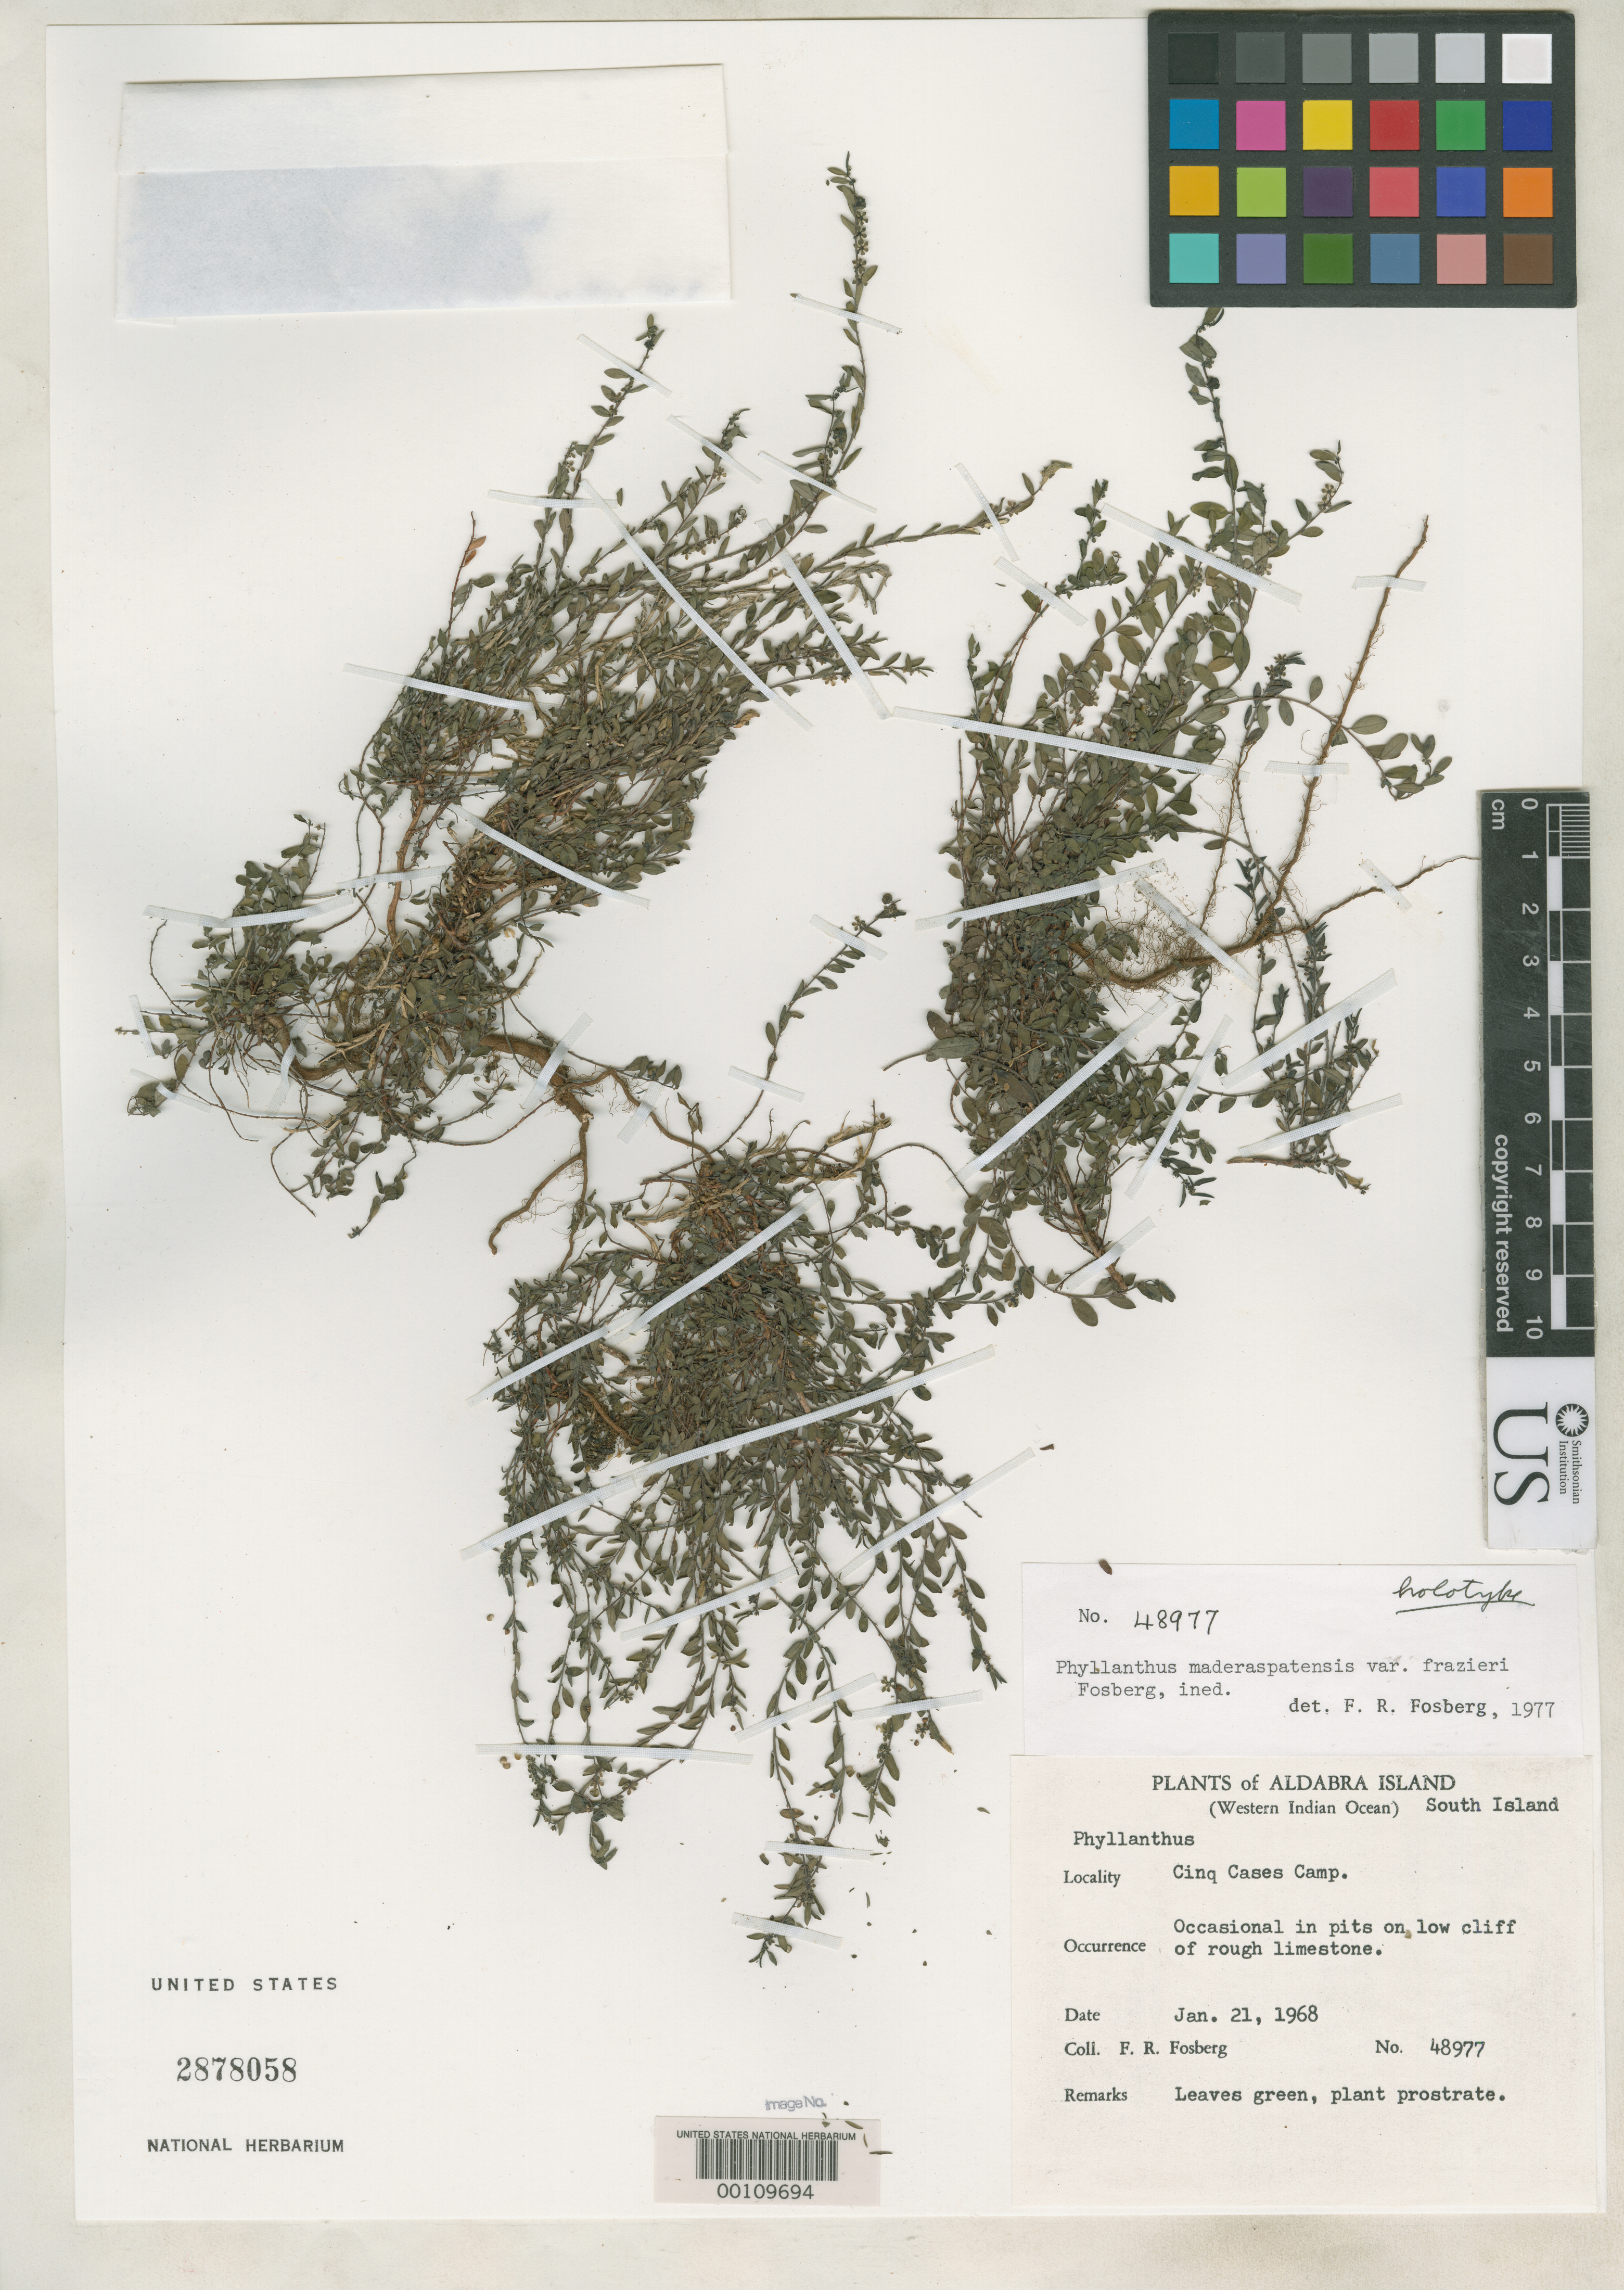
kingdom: Plantae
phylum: Tracheophyta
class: Magnoliopsida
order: Malpighiales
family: Phyllanthaceae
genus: Phyllanthus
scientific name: Phyllanthus maderaspatensis var. frazieri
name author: Fosberg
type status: Holotype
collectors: F. R. Fosberg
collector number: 48977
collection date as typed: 21 Jan 1968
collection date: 1968-01-21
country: Seychelles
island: Aldabra Atoll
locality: Ching Cases Camp, South Islet.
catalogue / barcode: US 2878058